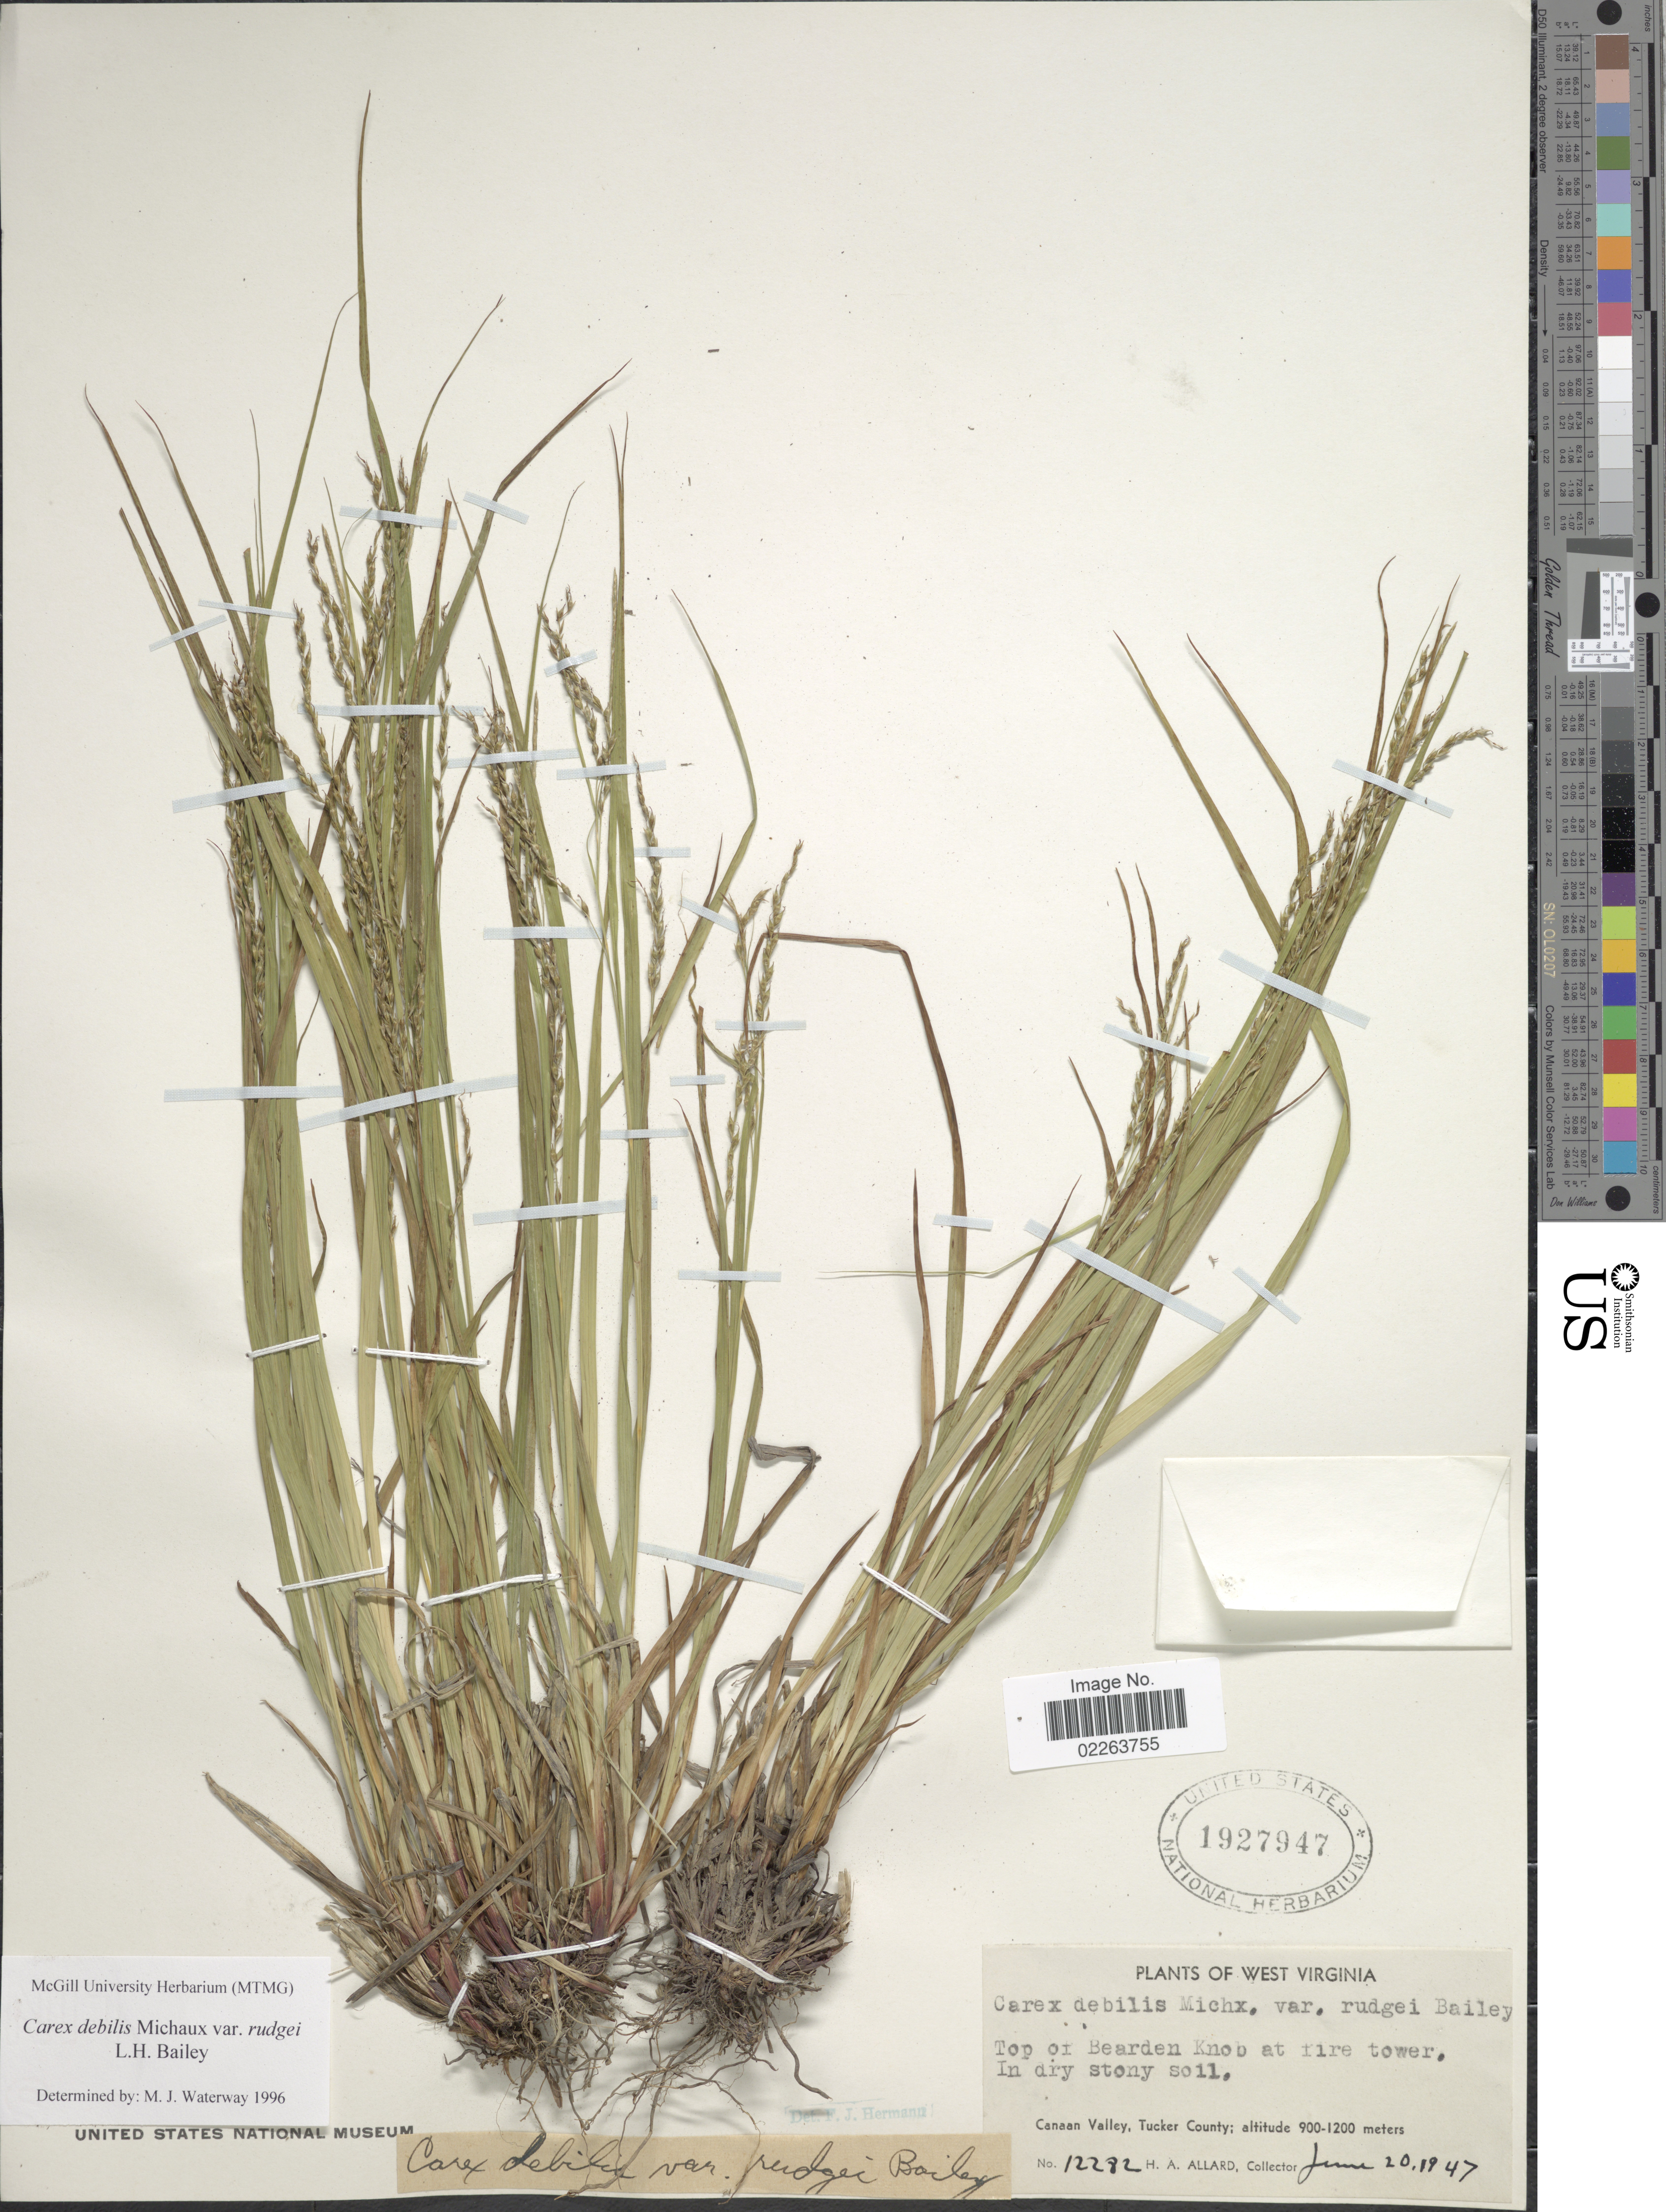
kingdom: Plantae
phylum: Tracheophyta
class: Liliopsida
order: Poales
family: Cyperaceae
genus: Carex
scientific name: Carex flexuosa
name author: Muhl. ex Willd.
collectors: H. A. Allard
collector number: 12282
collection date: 1947-06-20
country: United States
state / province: West Virginia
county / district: Tucker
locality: Top of Bearden Knob at fire tower, In dry stony soil, Canaan Valley, Tucker County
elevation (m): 900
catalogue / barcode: US 1927947